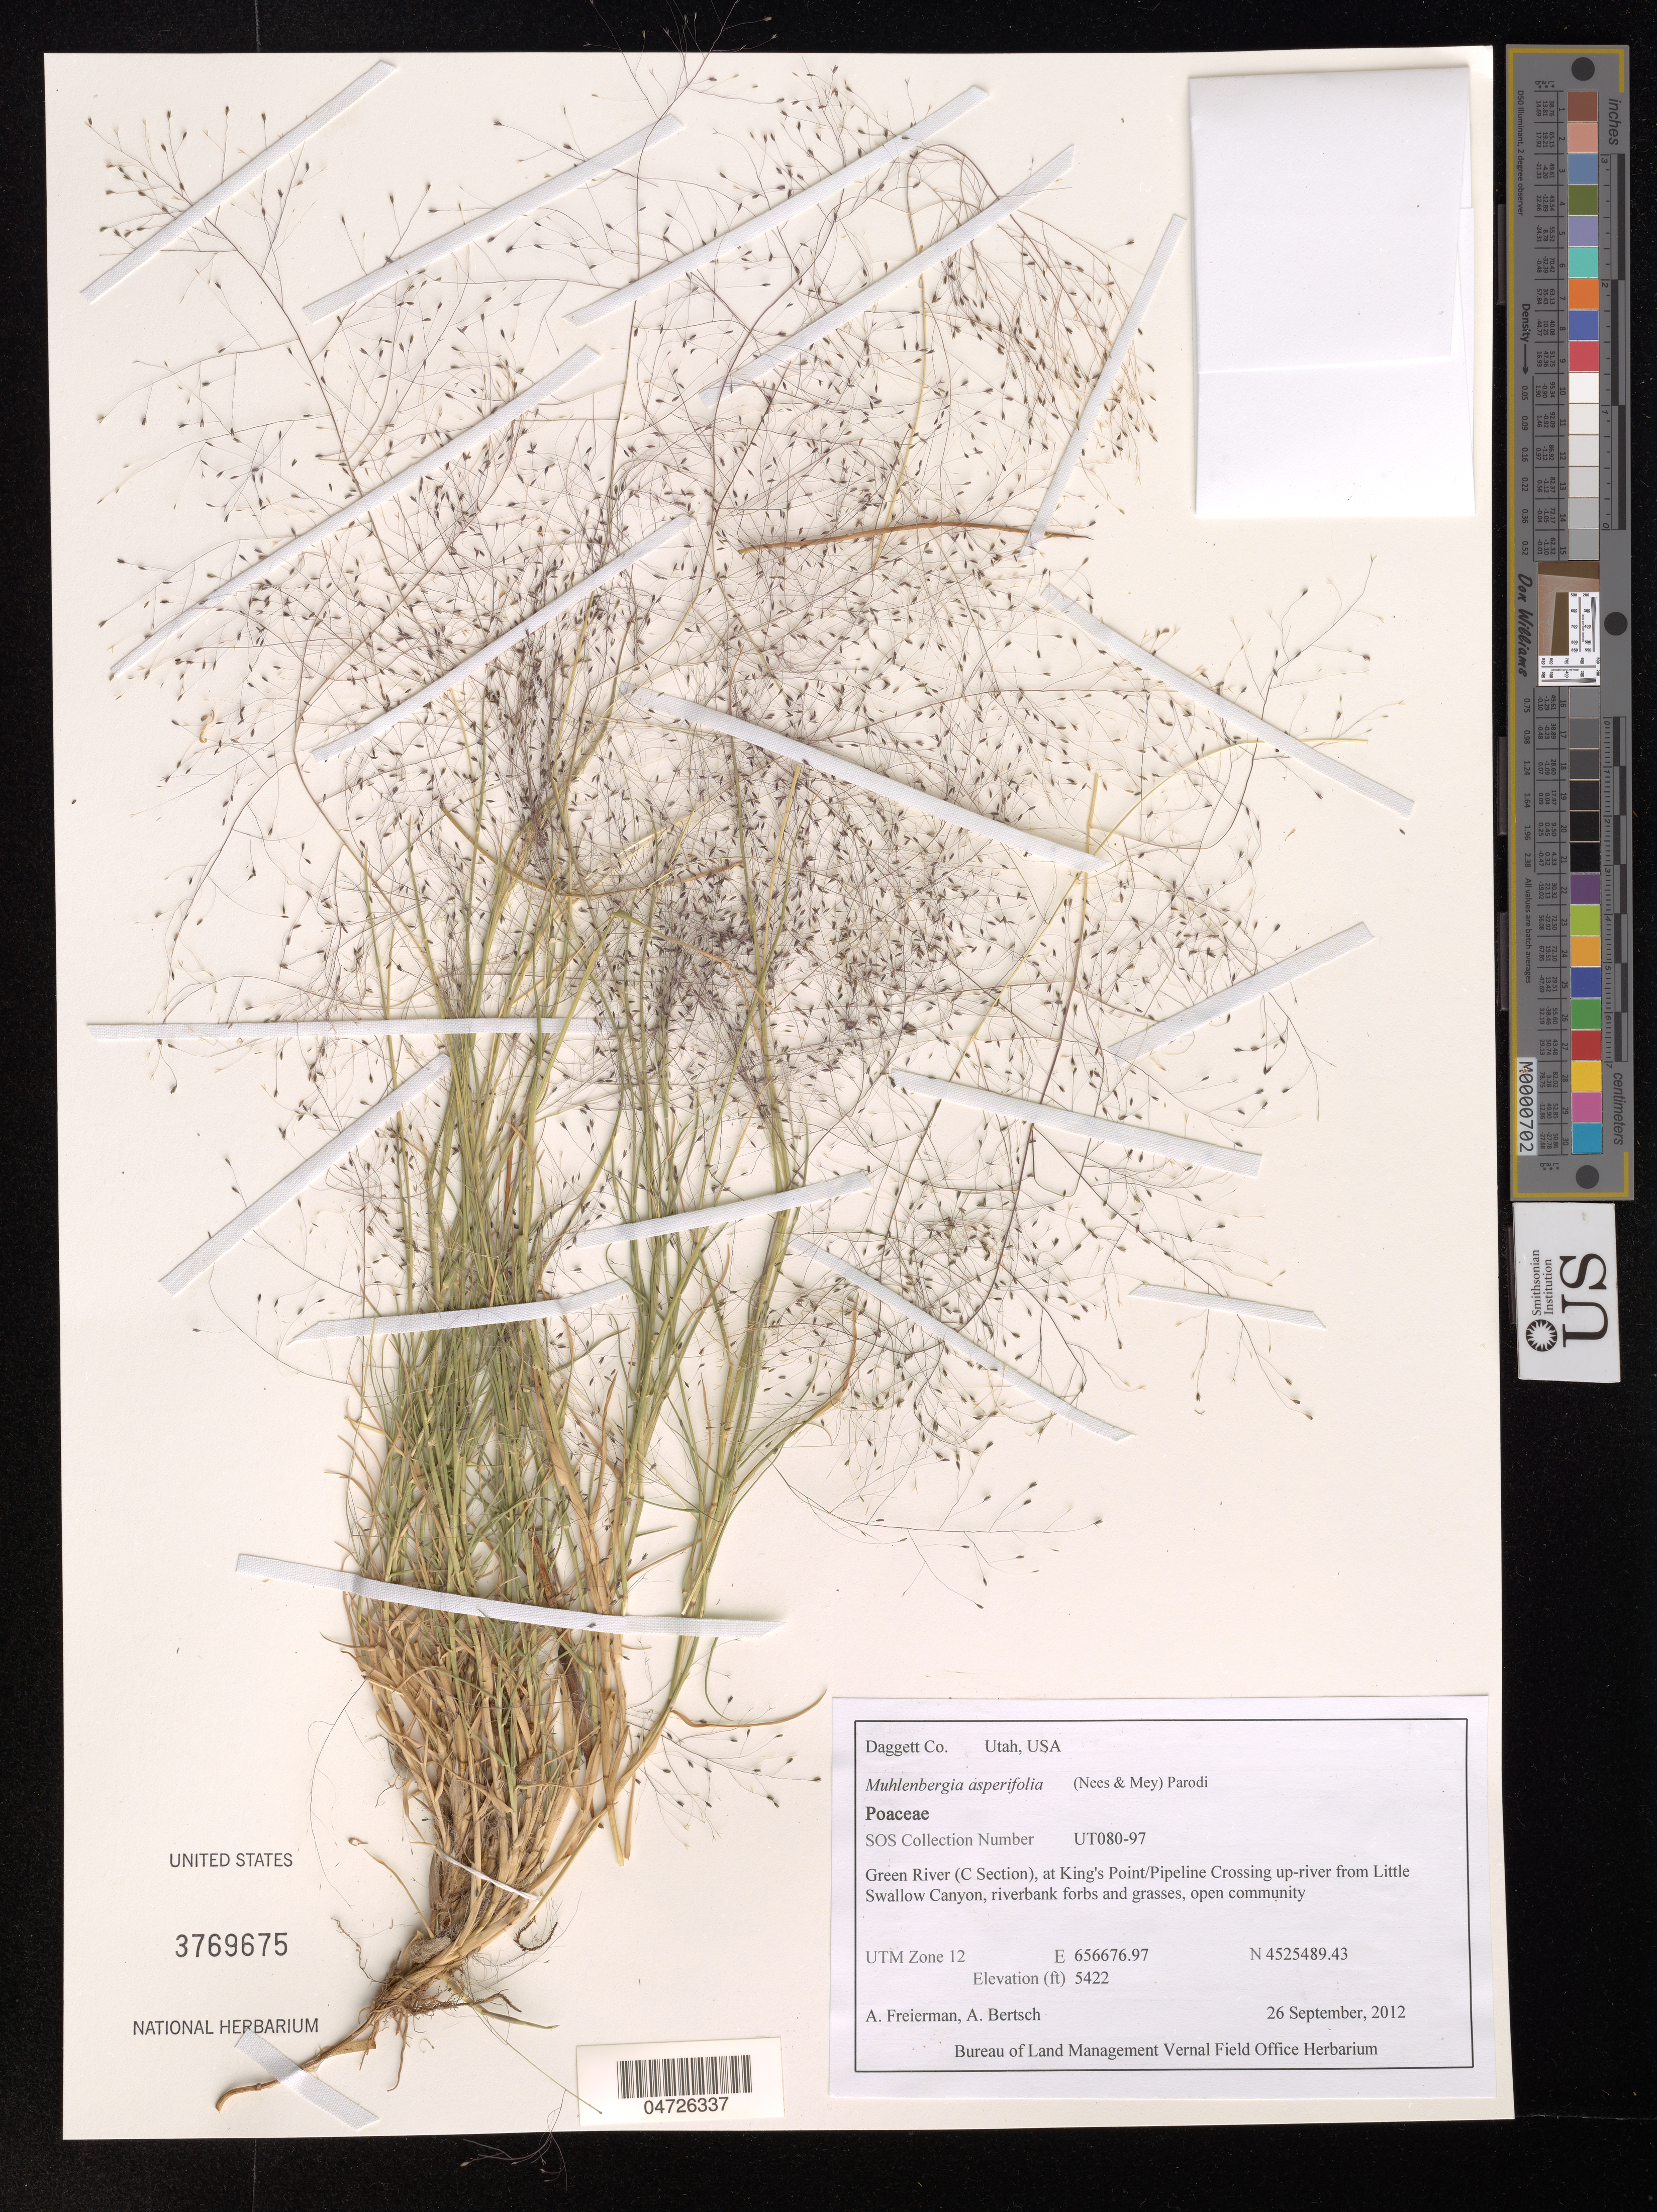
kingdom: Plantae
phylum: Tracheophyta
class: Liliopsida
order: Poales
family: Poaceae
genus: Muhlenbergia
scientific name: Muhlenbergia asperifolia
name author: (Nees & Meyen ex Trin.) Parodi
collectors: A. Freierman & A. Bertsch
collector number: UT080-97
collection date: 2012-09-26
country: United States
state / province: Utah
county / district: Daggett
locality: Daggett Co. Green River (C Section), at King's Point/Pipeline Crossing up-river from Little Swallow Canyon. UTM Zone 12.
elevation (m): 1653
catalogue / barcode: US 3769675